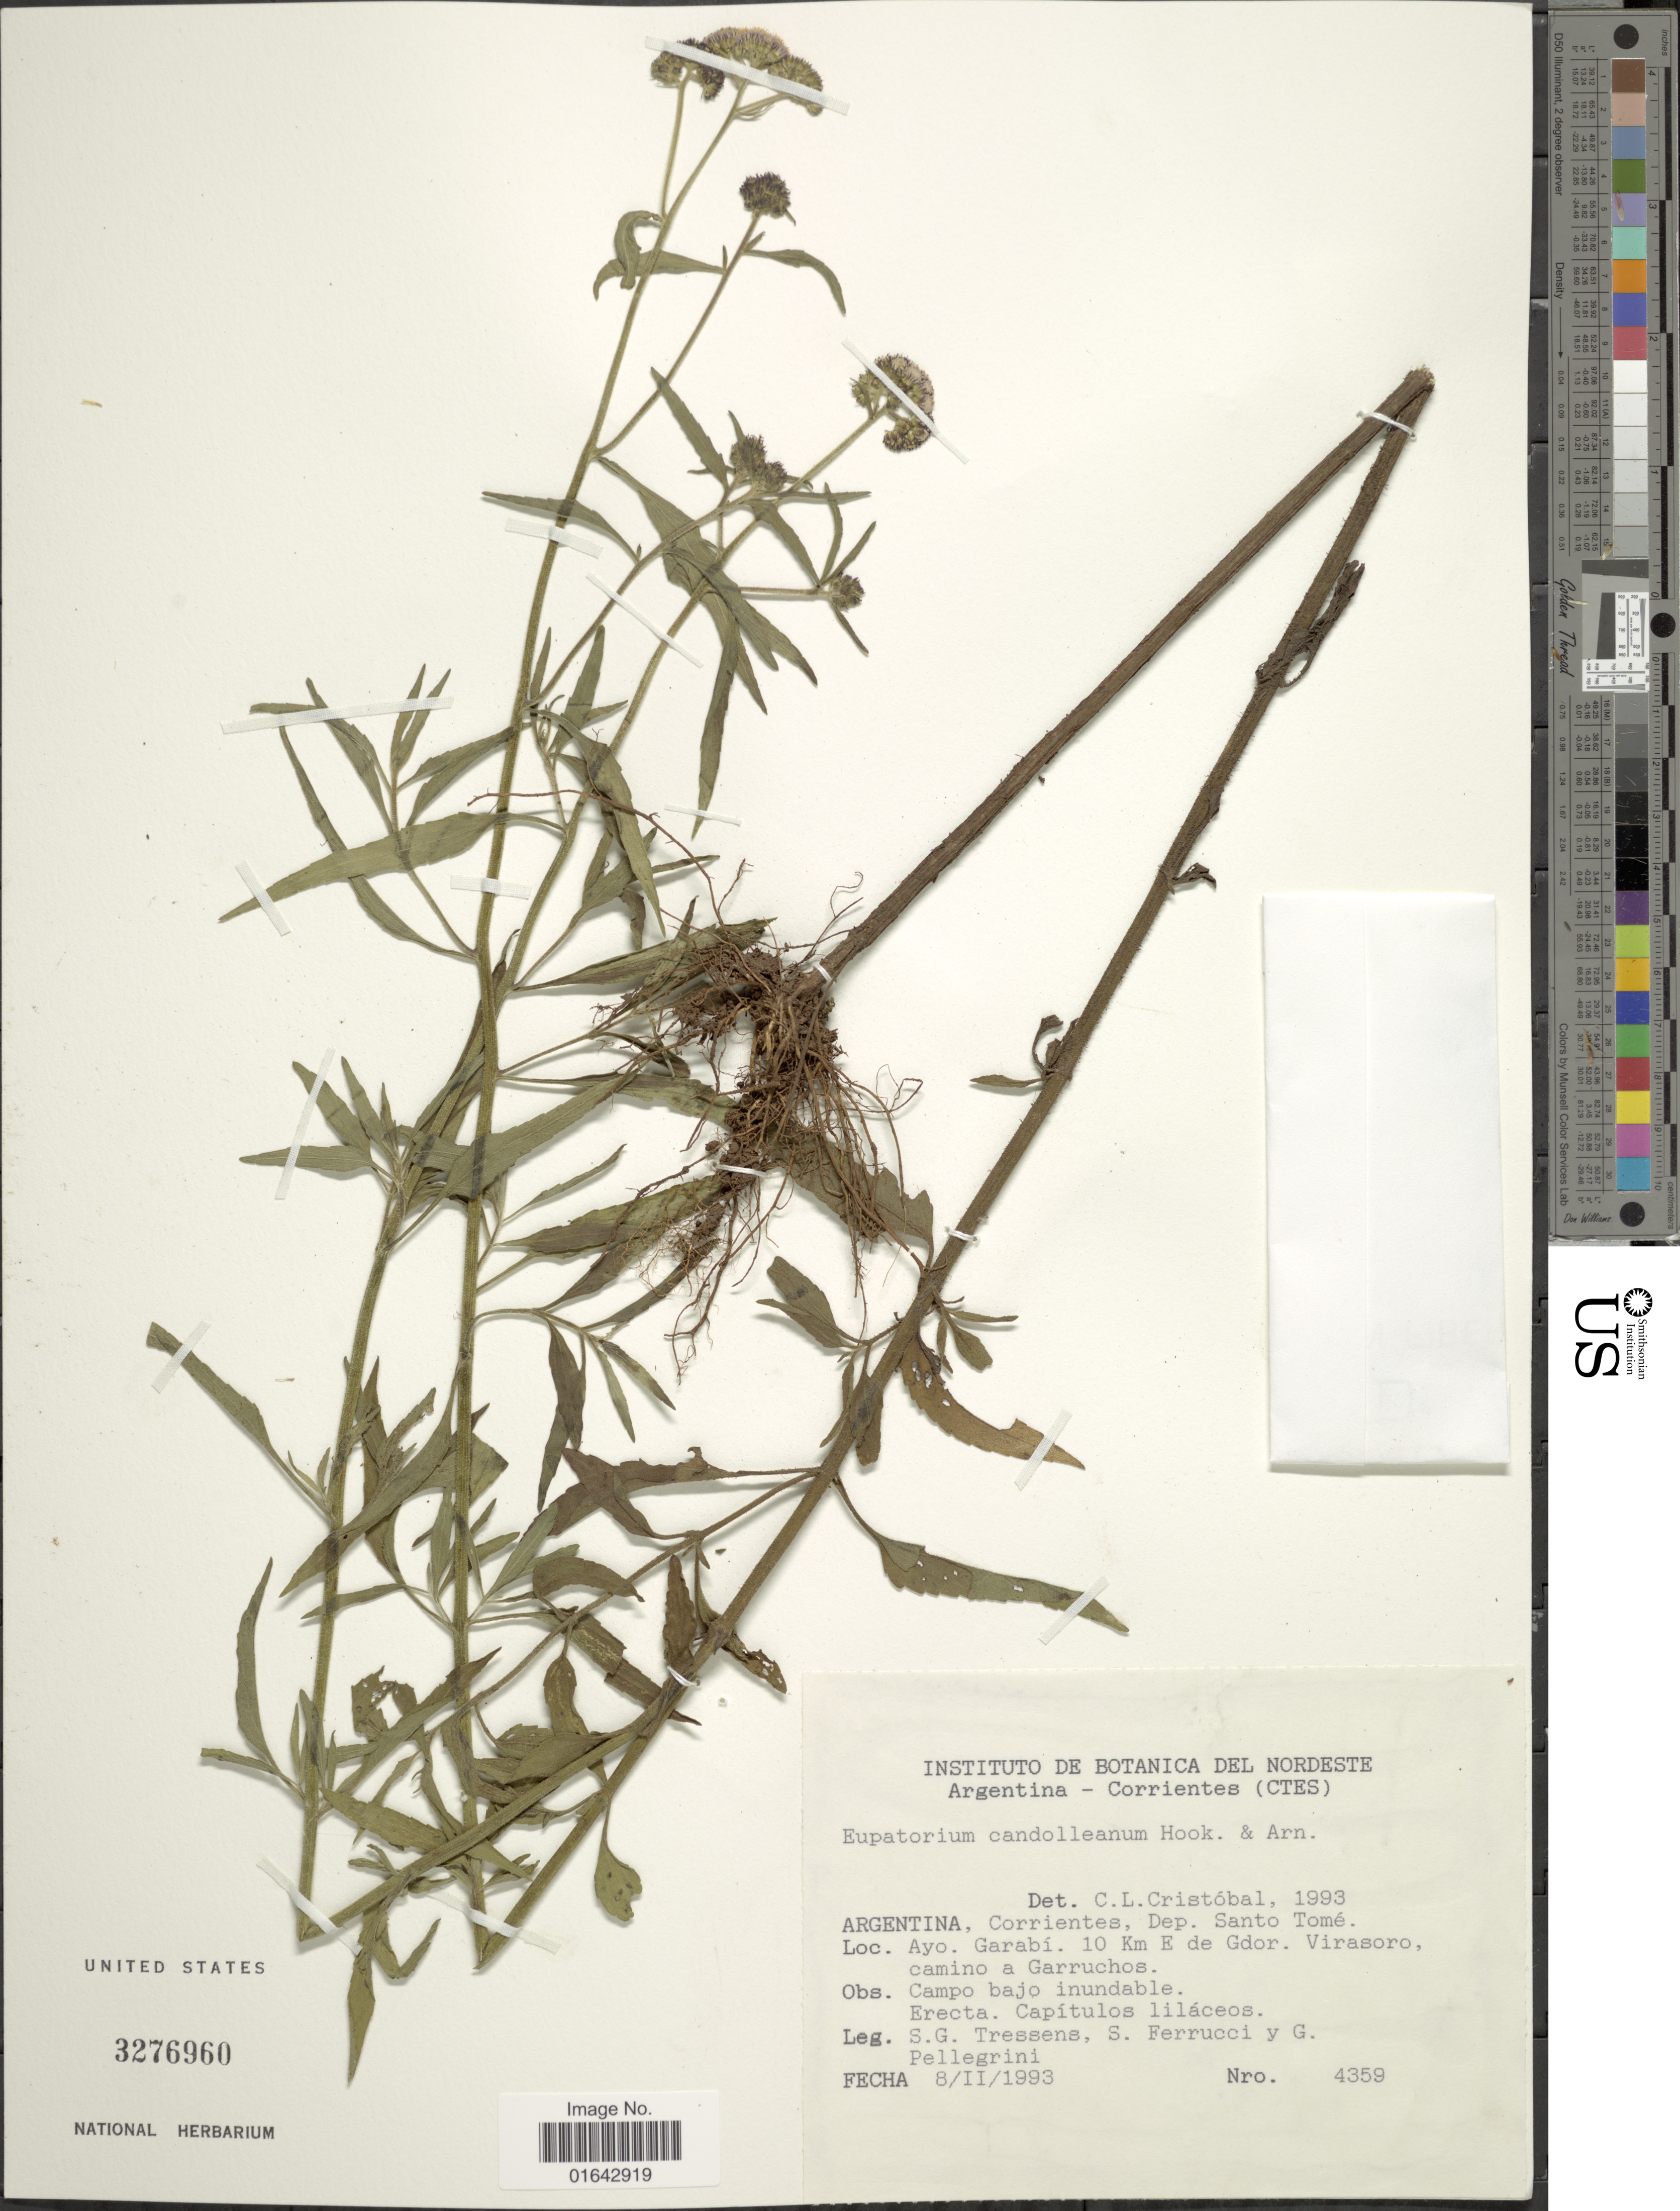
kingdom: Plantae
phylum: Tracheophyta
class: Magnoliopsida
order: Asterales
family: Asteraceae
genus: Barrosoa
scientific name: Barrosoa candolleana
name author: (Hook. & Arn.) R.M. King & H. Rob.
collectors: S. Tressens, S. Ferrucci & G. Pellegrini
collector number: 4359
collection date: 1993-02-08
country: Argentina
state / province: Corrientes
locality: Argentina, Corrientes, Dep. Santo Tomé. Ayo, Garabi. 10 Km E de Gdor. Virasoro, camino a Garruchos.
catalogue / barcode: US 3276960